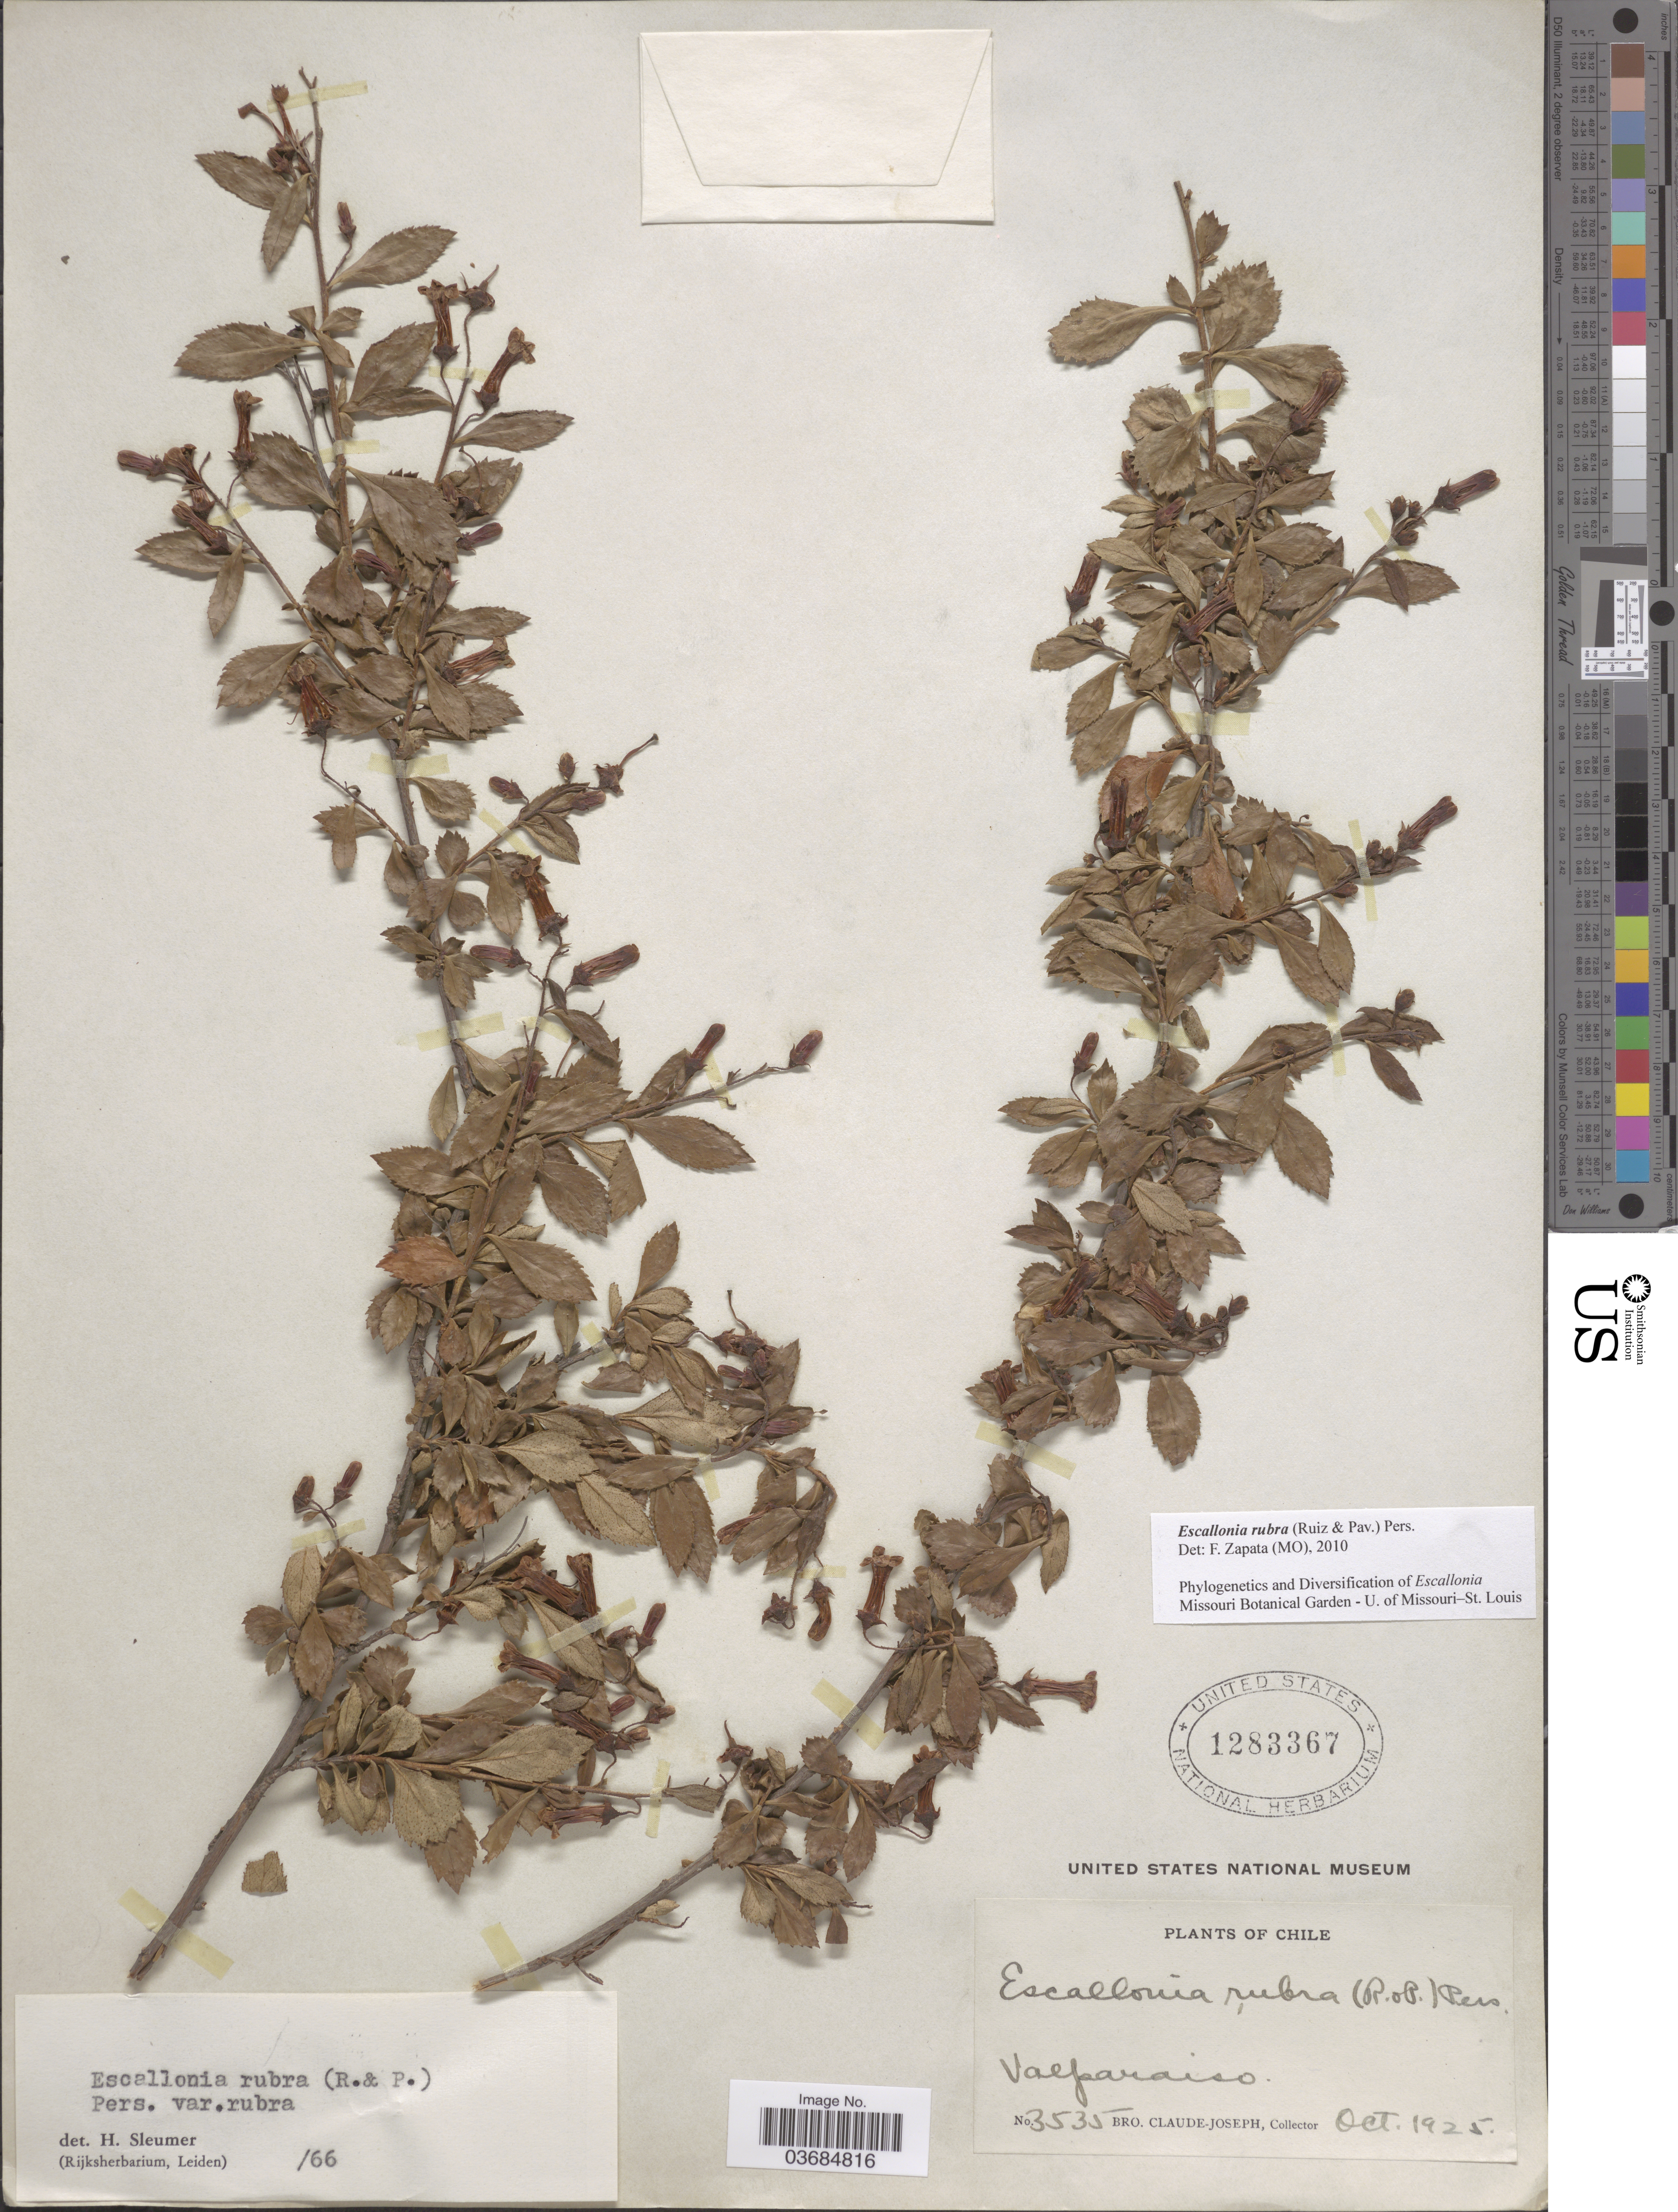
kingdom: Plantae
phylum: Tracheophyta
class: Magnoliopsida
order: Escalloniales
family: Escalloniaceae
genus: Escallonia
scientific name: Escallonia rubra var. rubra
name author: (Ruiz & Pav.) Pers.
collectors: Bro. Claude-Joseph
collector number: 3535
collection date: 1925-10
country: Chile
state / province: Valparaíso (V)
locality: Valparaiso.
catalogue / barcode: US 1283367